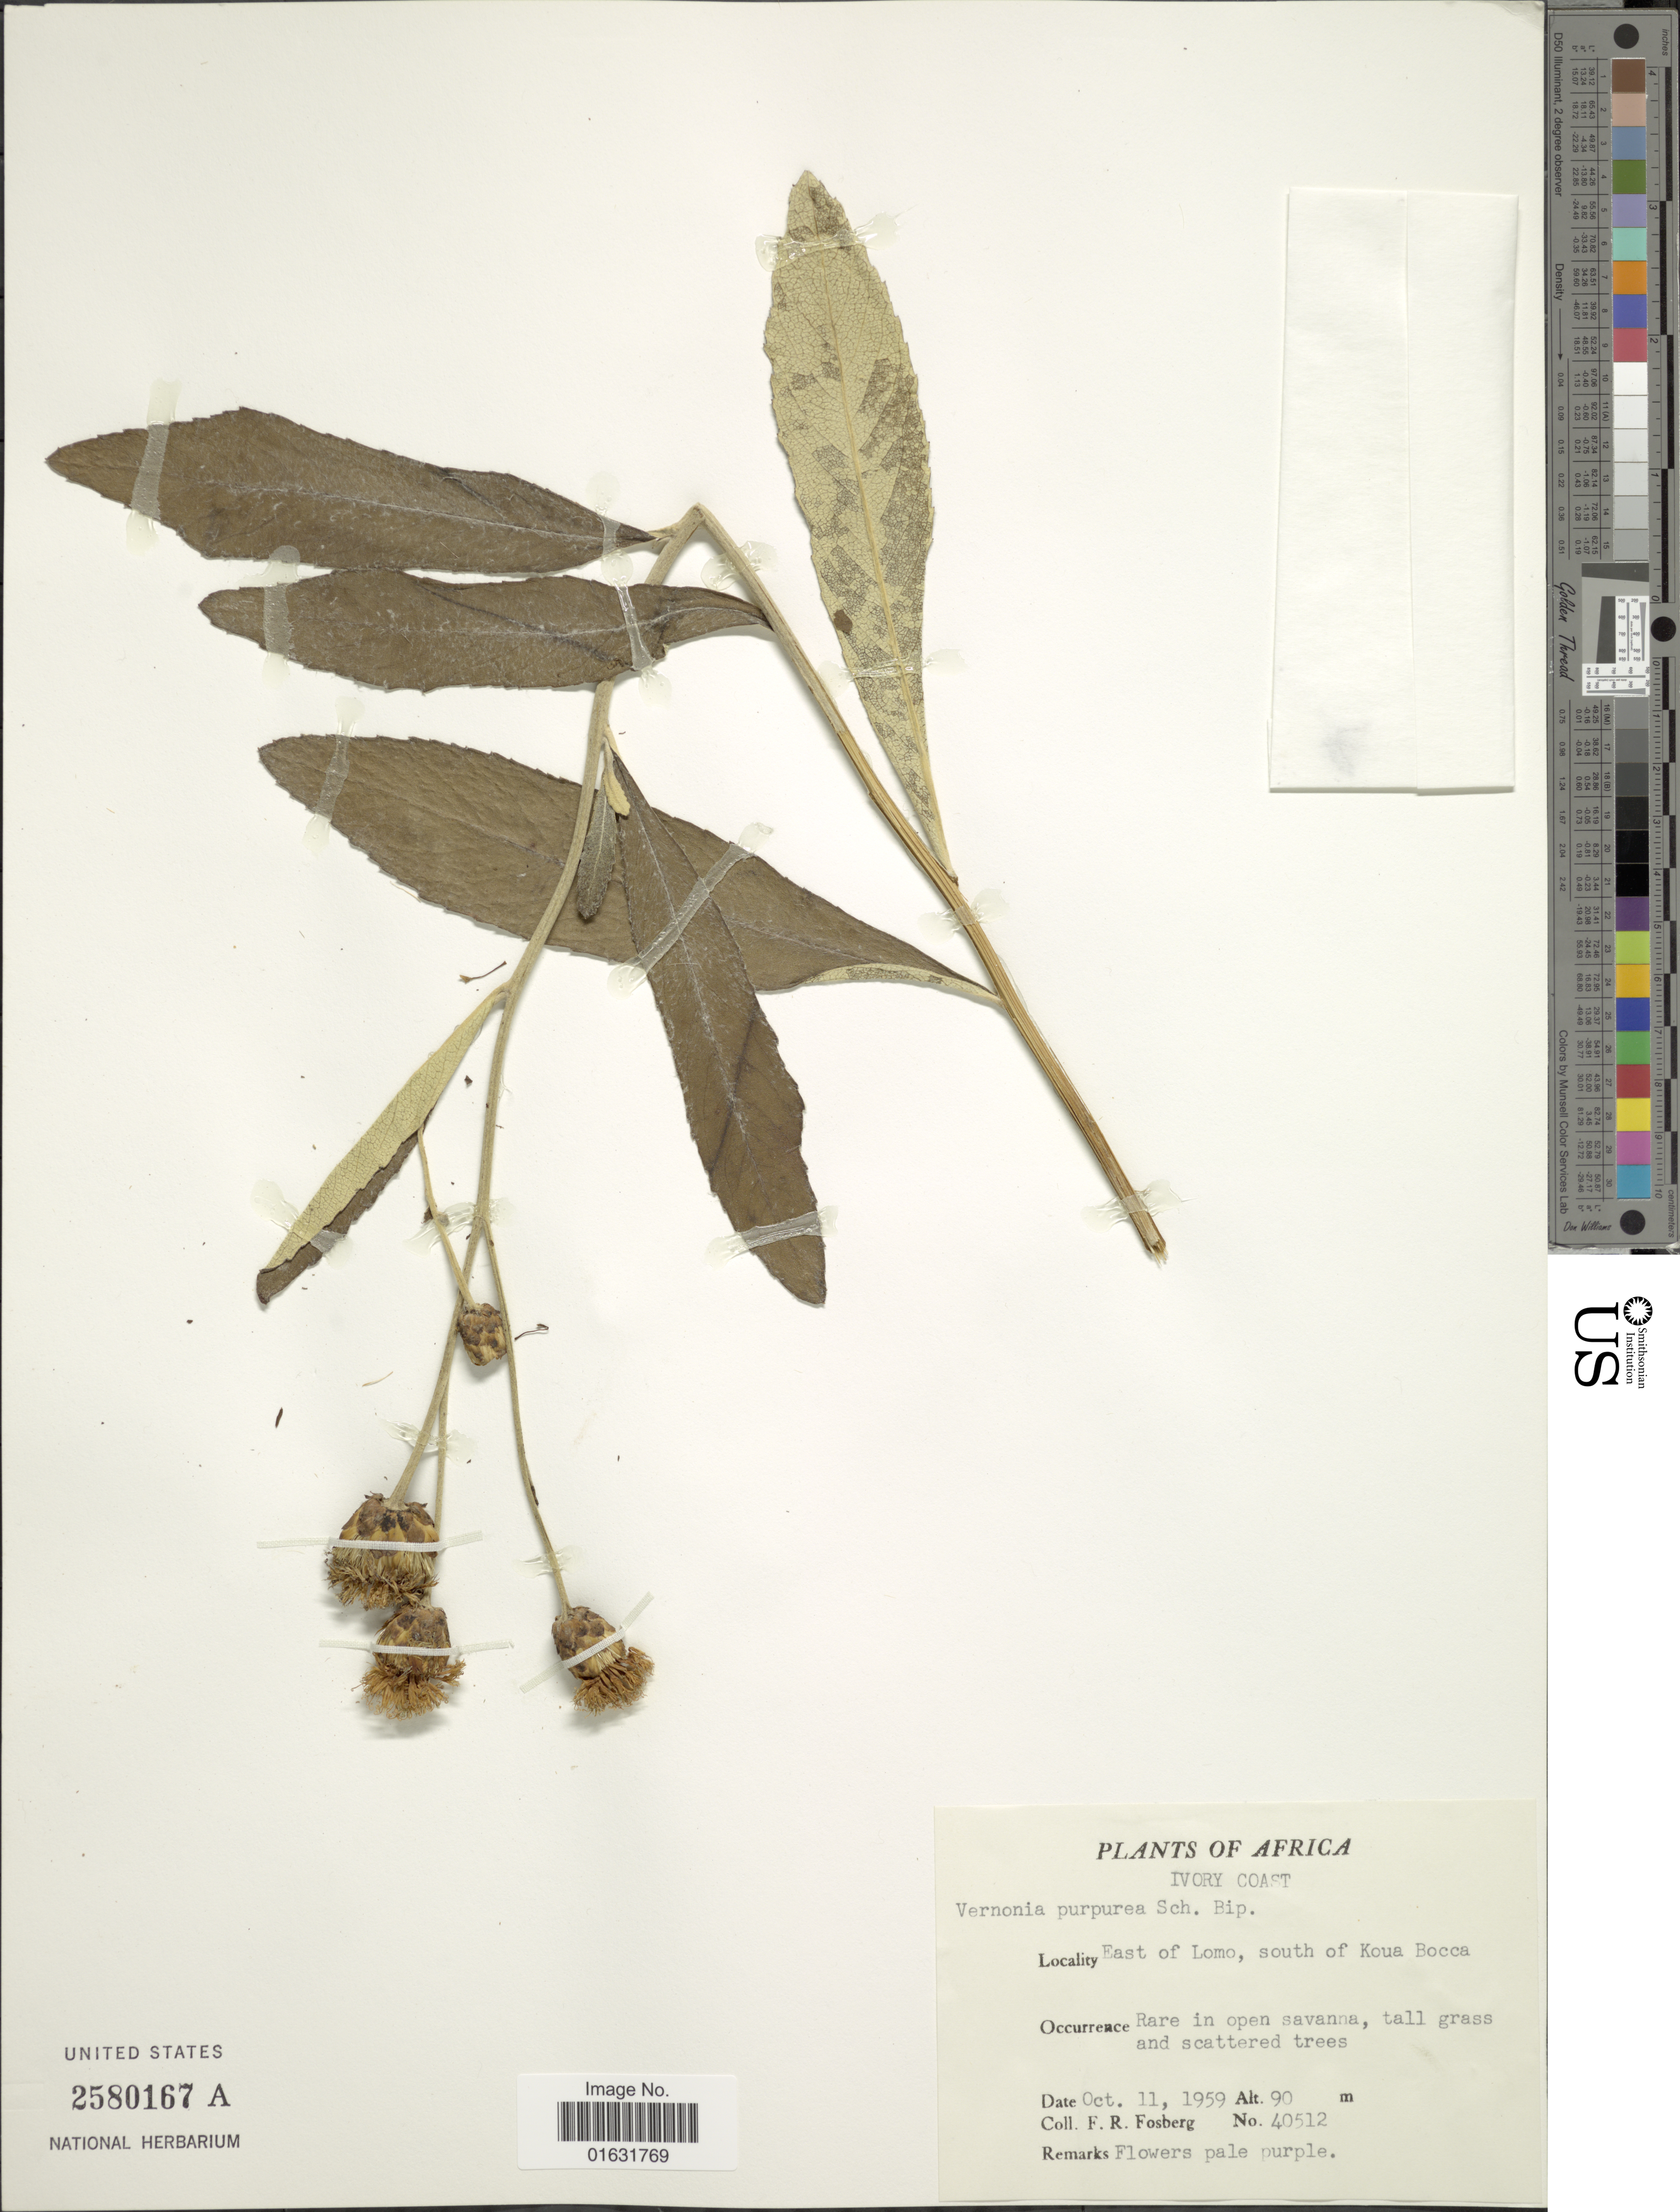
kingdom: Plantae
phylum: Tracheophyta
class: Magnoliopsida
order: Asterales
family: Asteraceae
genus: Baccharoides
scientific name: Baccharoides sp.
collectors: F. R. Fosberg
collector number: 40512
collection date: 1959-10-11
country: Ivory Coast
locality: East of Lomo, south of Koua Bocca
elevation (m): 90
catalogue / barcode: US 2580167A